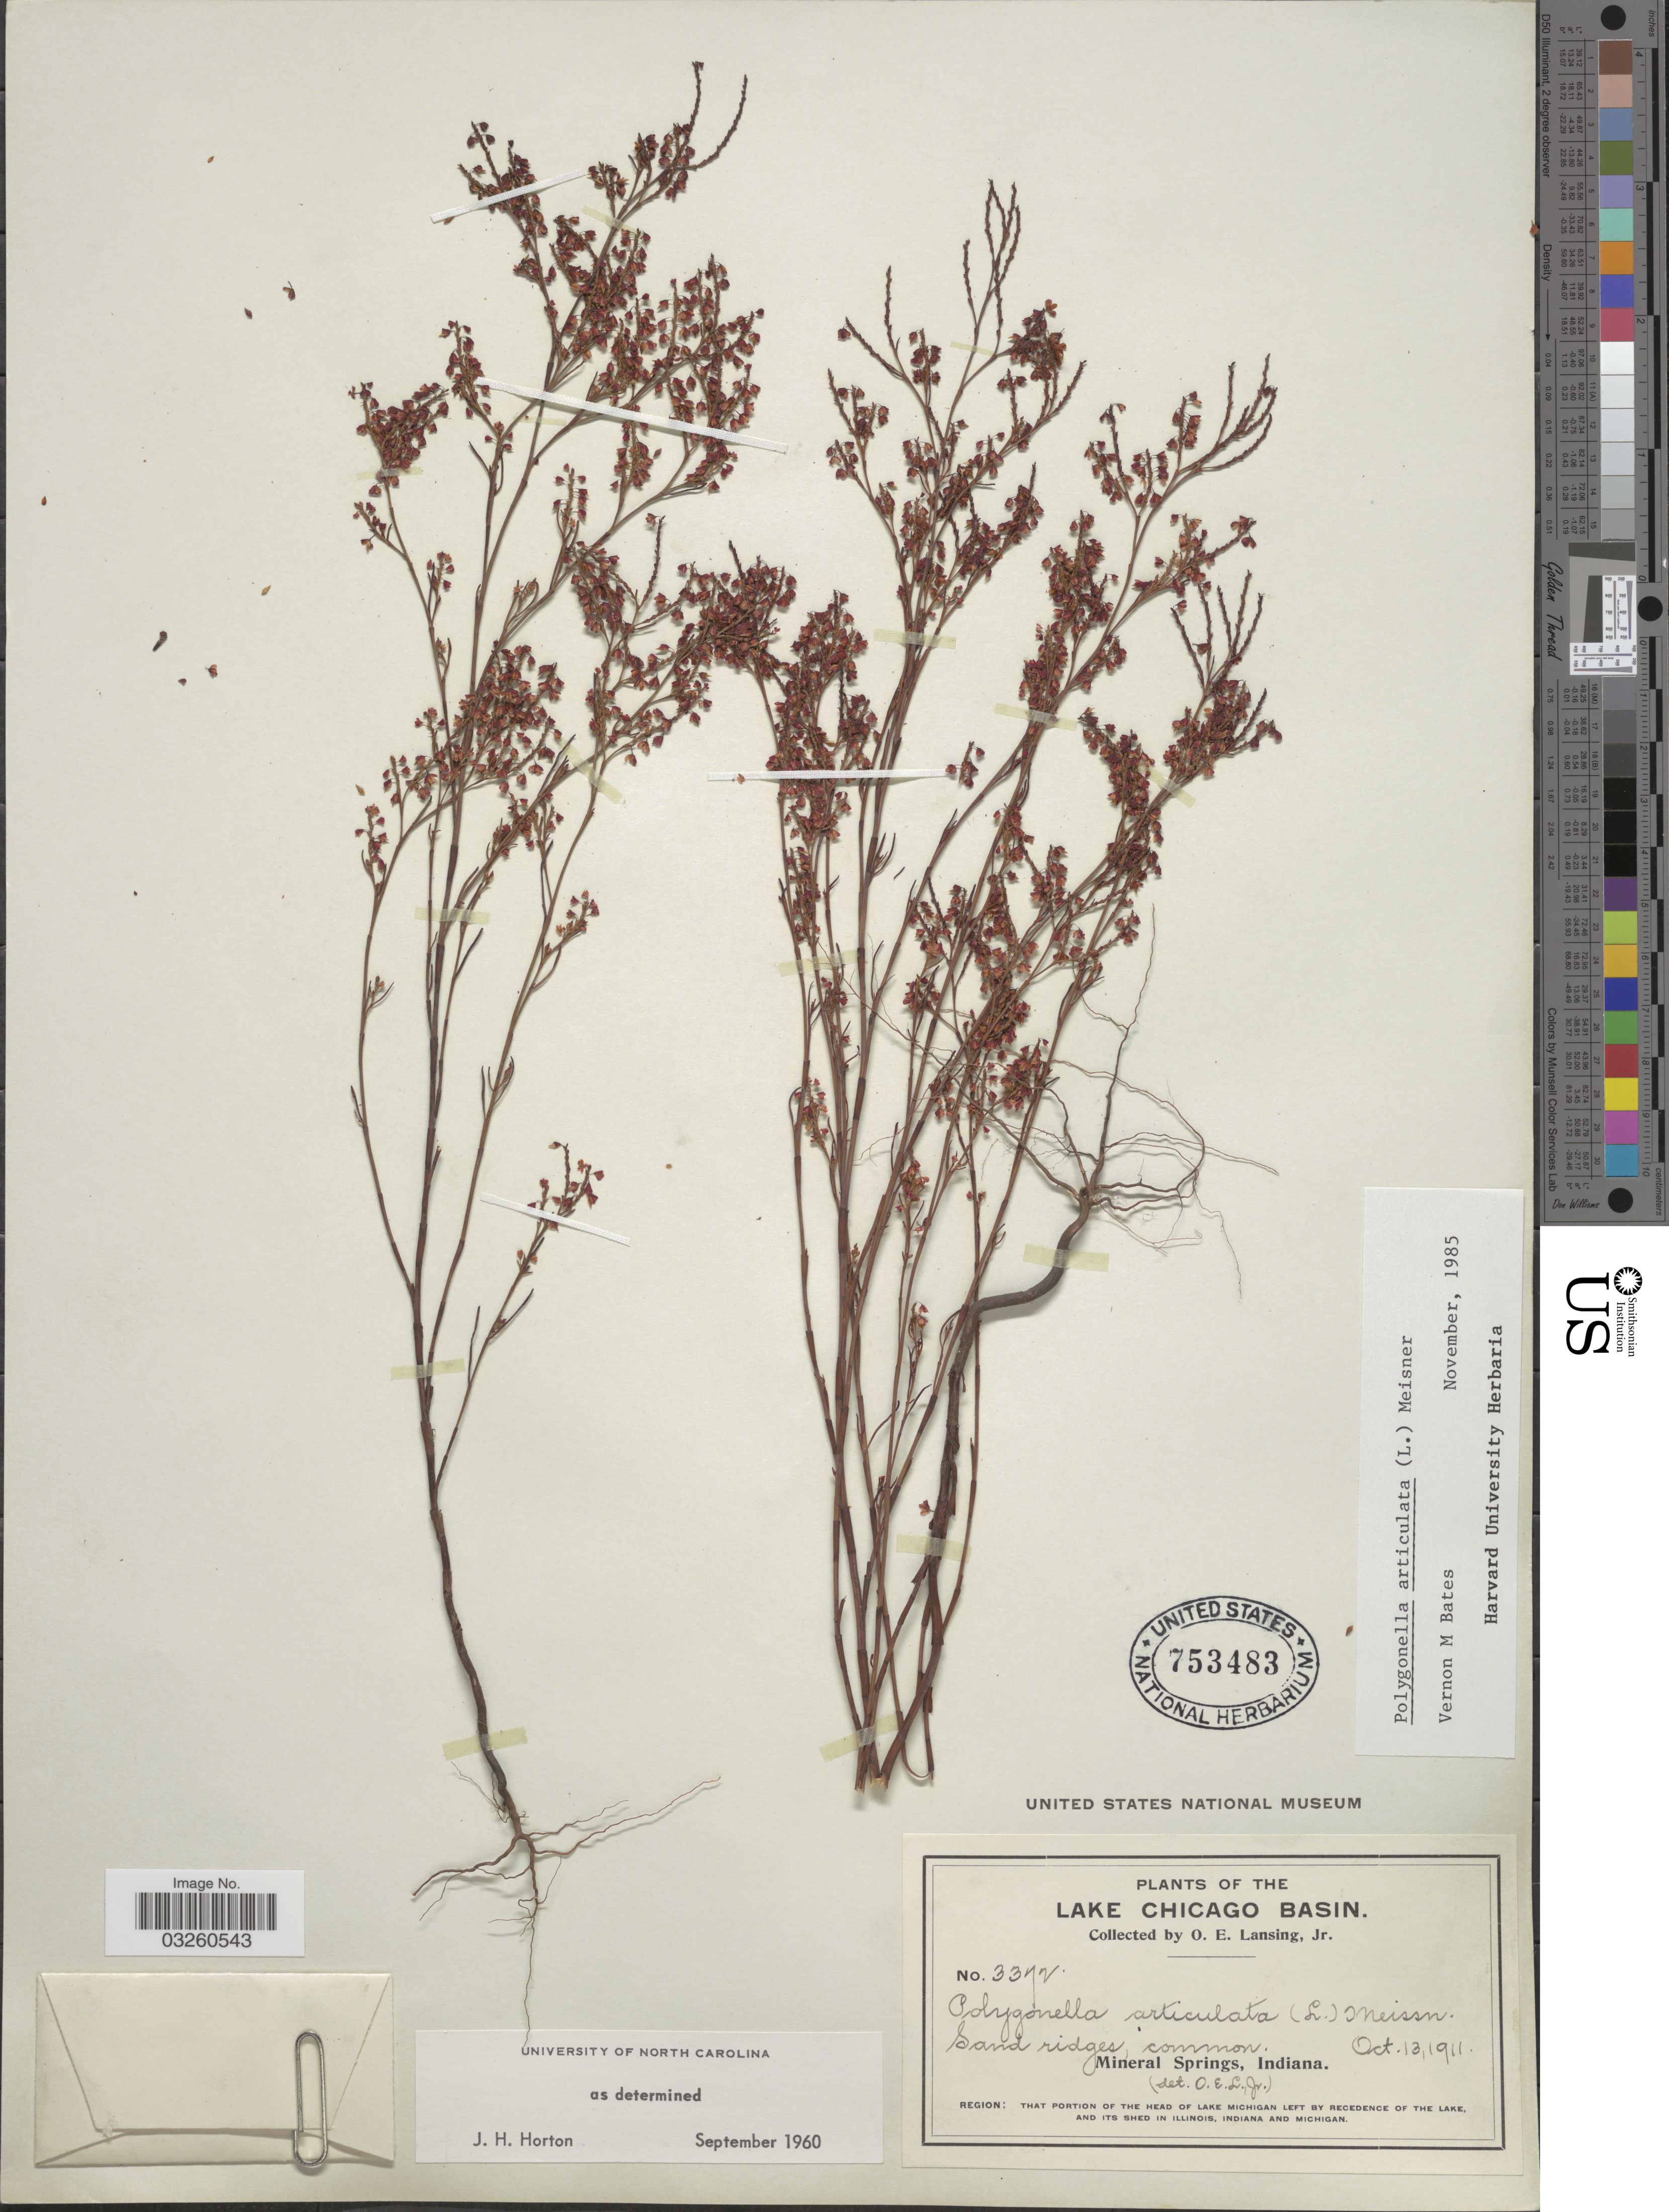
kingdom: Plantae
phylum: Tracheophyta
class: Magnoliopsida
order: Caryophyllales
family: Polygonaceae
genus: Polygonella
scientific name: Polygonella articulata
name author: (L.) Meisn.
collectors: O. Lansing Jr.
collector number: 3372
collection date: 1911-10-13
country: United States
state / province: Indiana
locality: Lake Chicago Basin. Mineral Springs. Region: that portion of the head of Lake Michigan left by recedence of the lake.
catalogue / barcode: US 753483